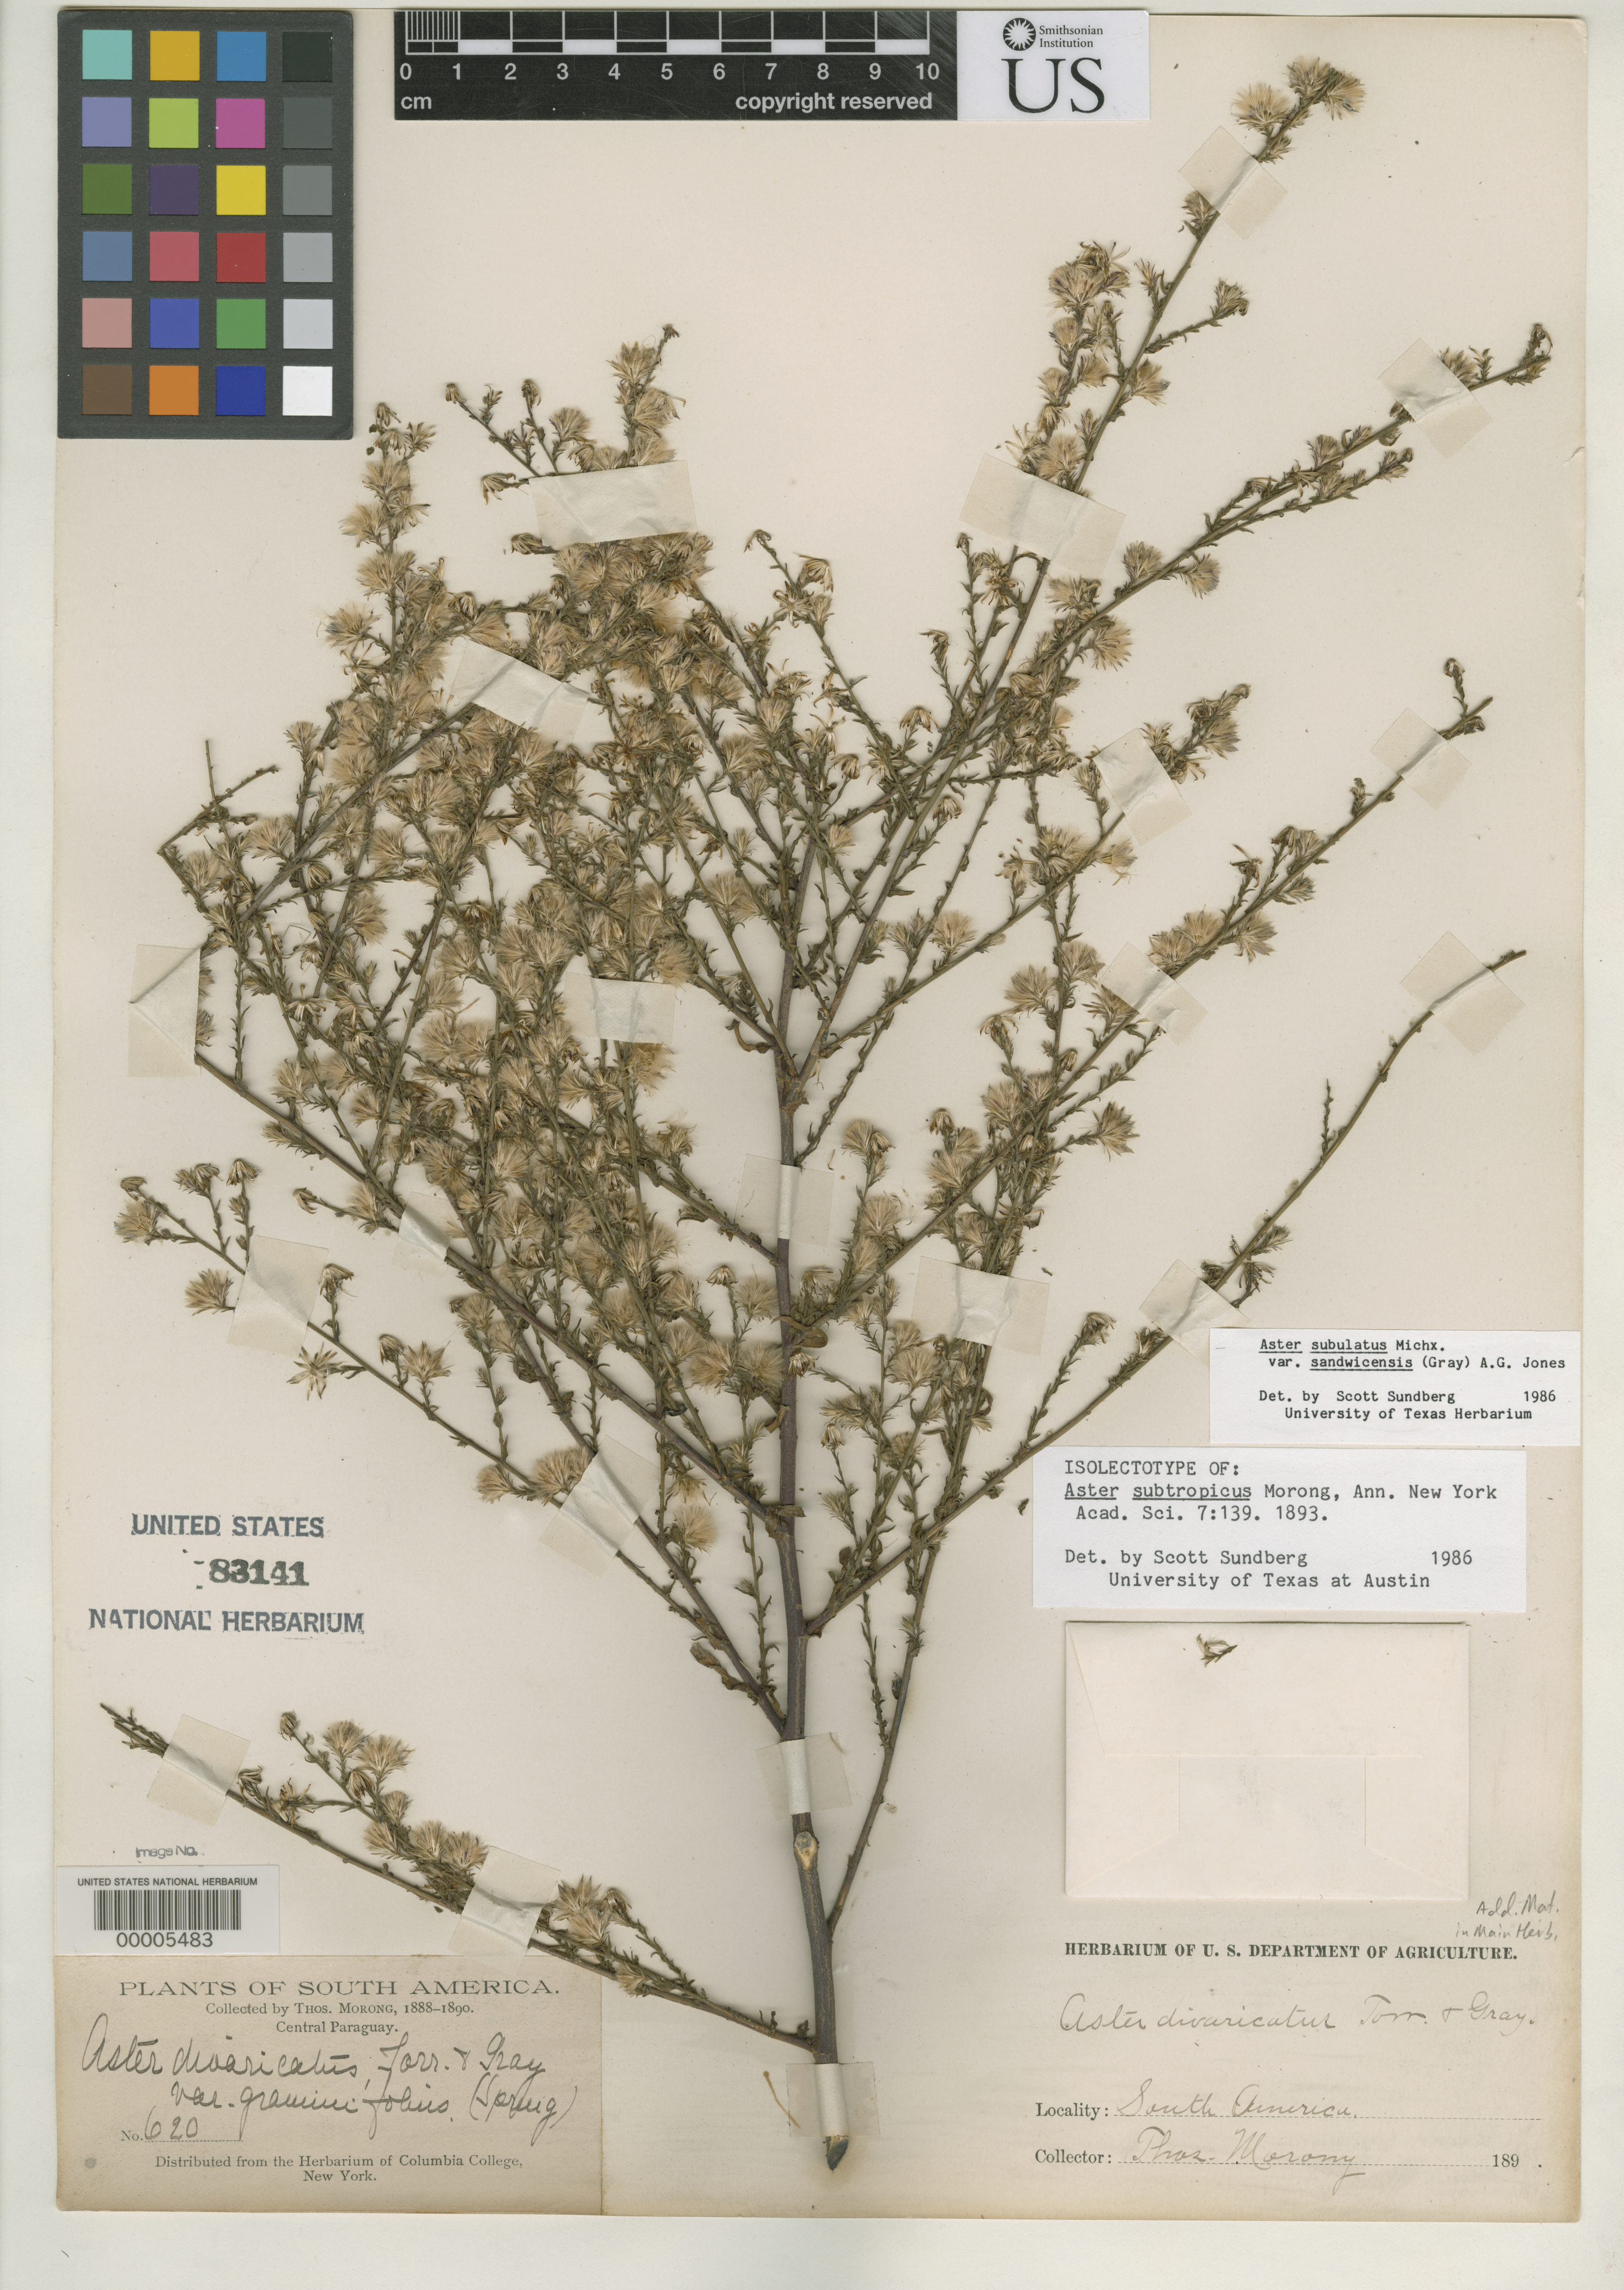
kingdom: Plantae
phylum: Tracheophyta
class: Magnoliopsida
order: Asterales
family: Asteraceae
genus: Aster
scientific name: Aster subtropicus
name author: Morong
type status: Isolectotype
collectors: T. Morong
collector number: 620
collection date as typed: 1888 to -- --- 1890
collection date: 1888/1890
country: Paraguay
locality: Central Paraguay.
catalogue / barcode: US 83141